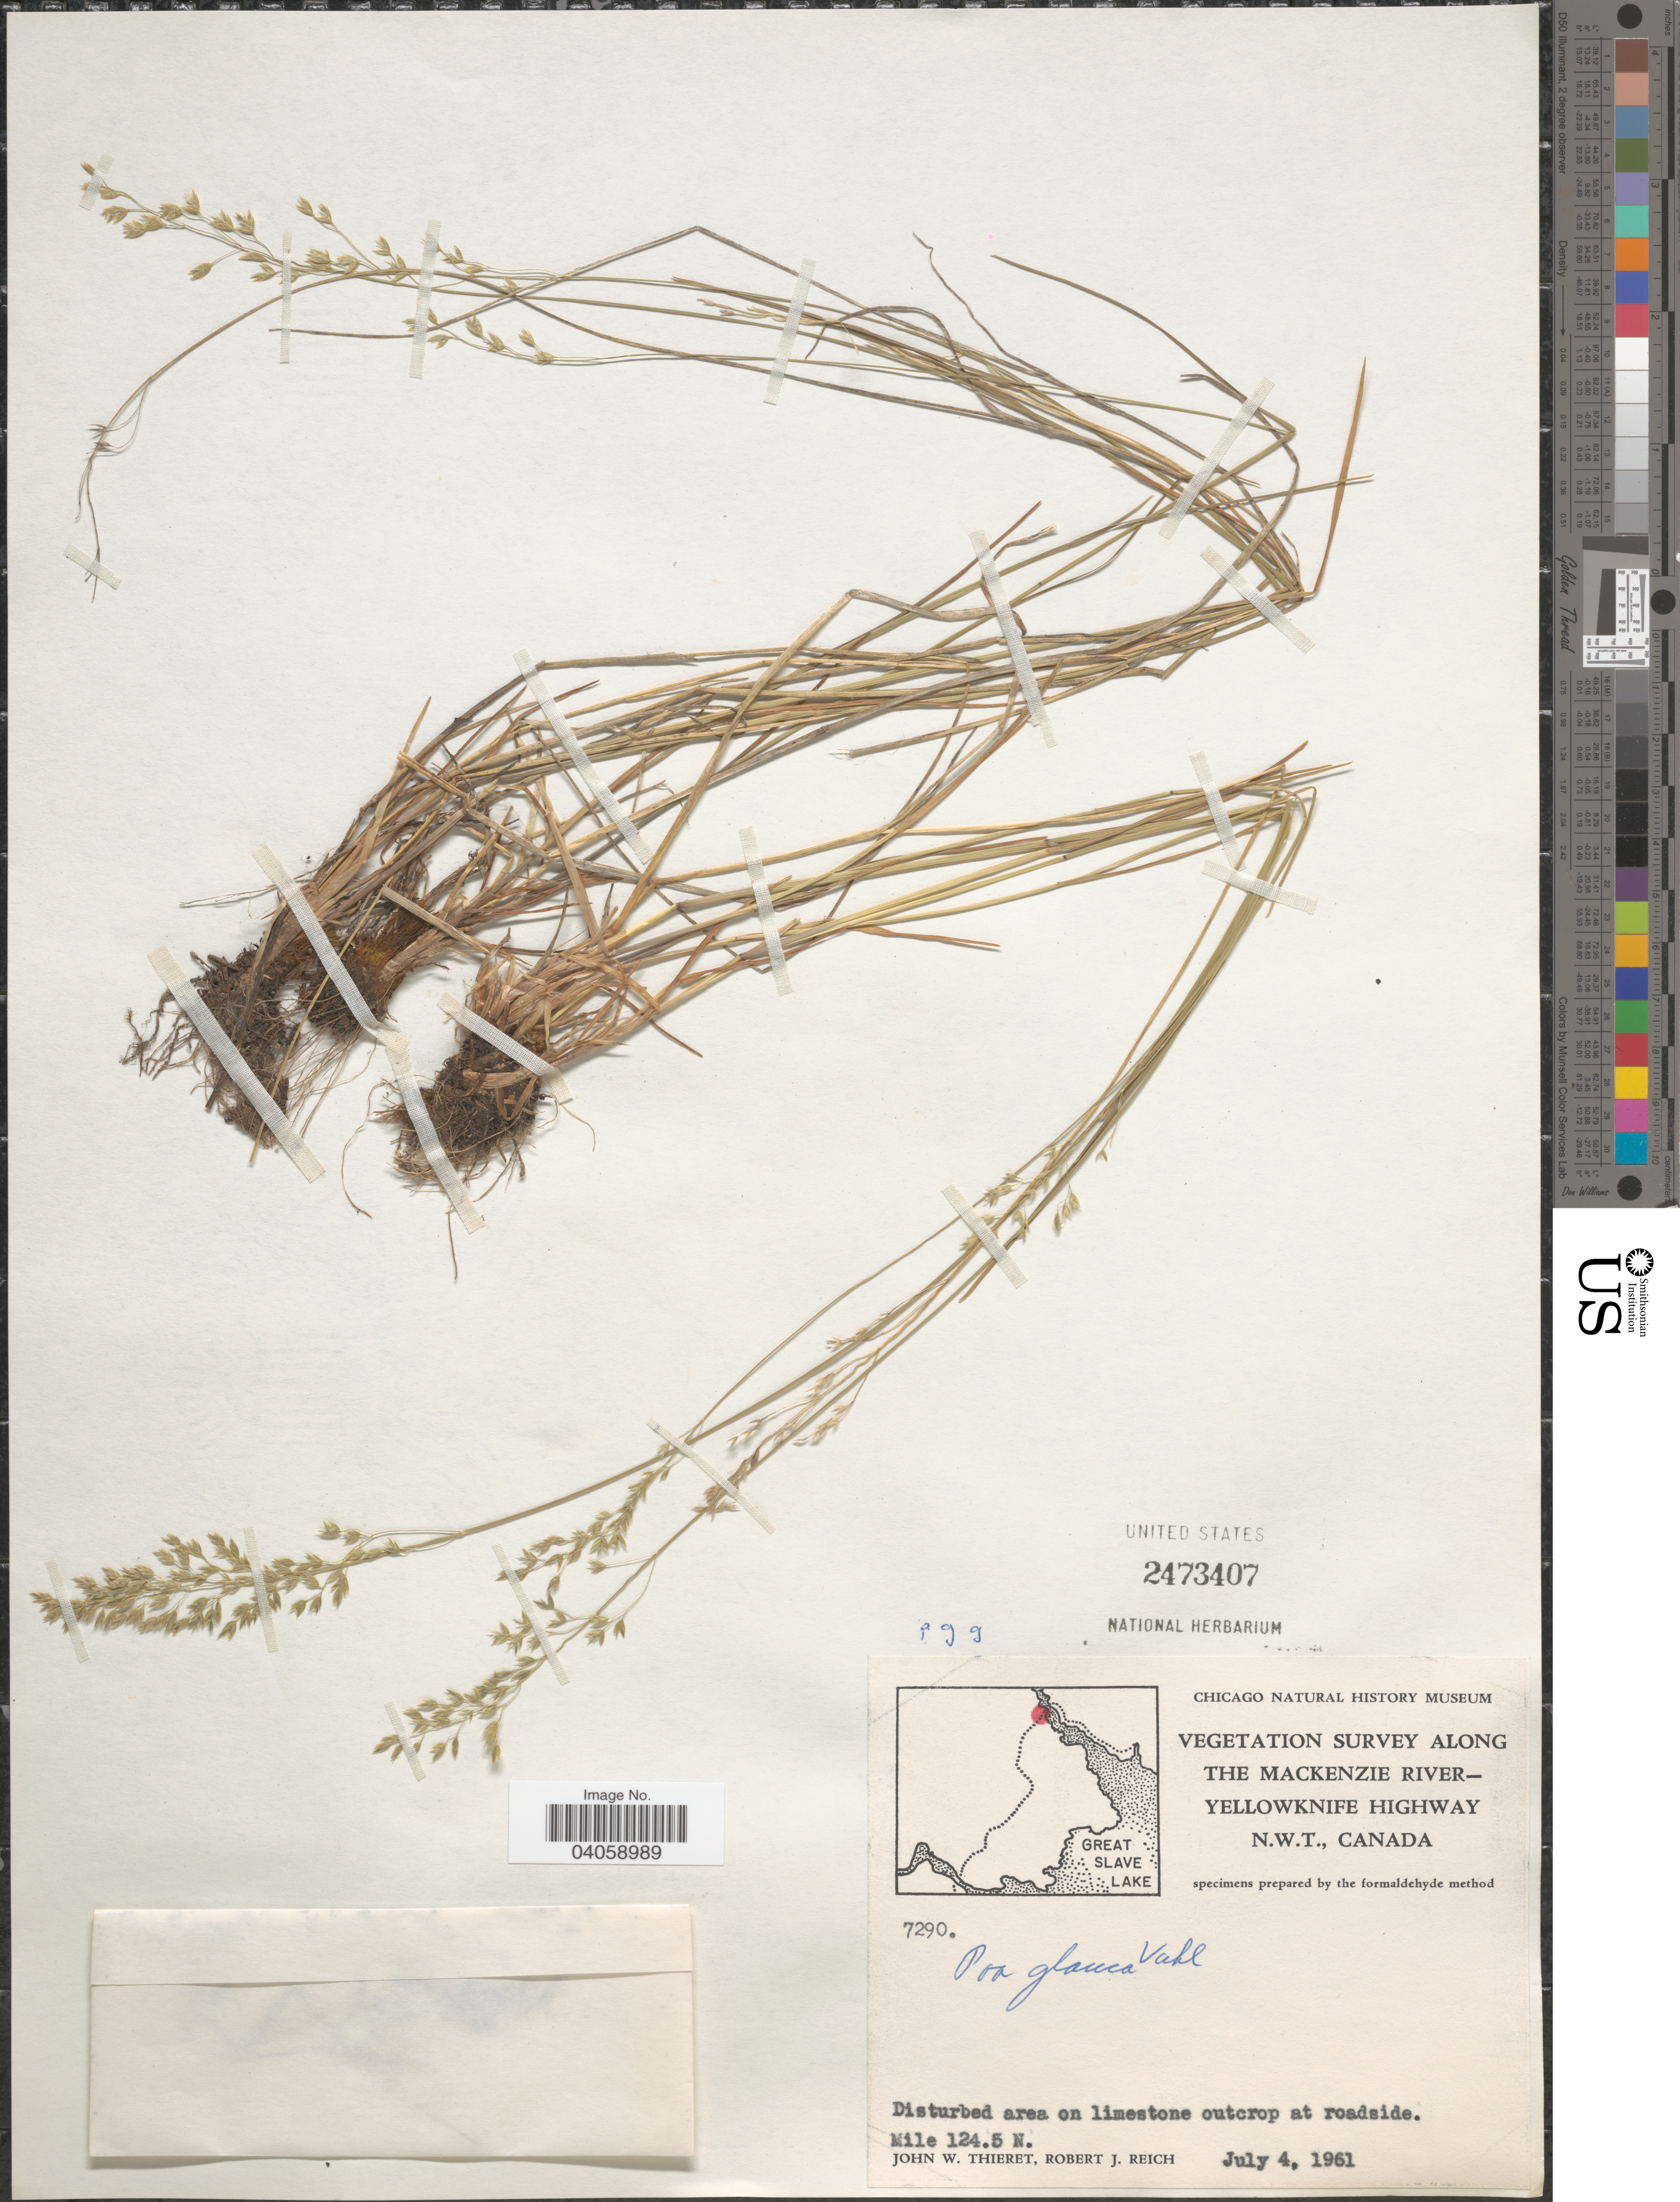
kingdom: Plantae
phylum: Tracheophyta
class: Liliopsida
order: Poales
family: Poaceae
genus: Poa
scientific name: Poa glauca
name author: Vahl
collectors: J. W. Thieret & R. Reich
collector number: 7290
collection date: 1961-07-04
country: Canada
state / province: Northwest Territories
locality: Along the Mackenzie River-Yellowknife Highway. N.W.T. Mile 124.5 N.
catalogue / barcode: US 2473407